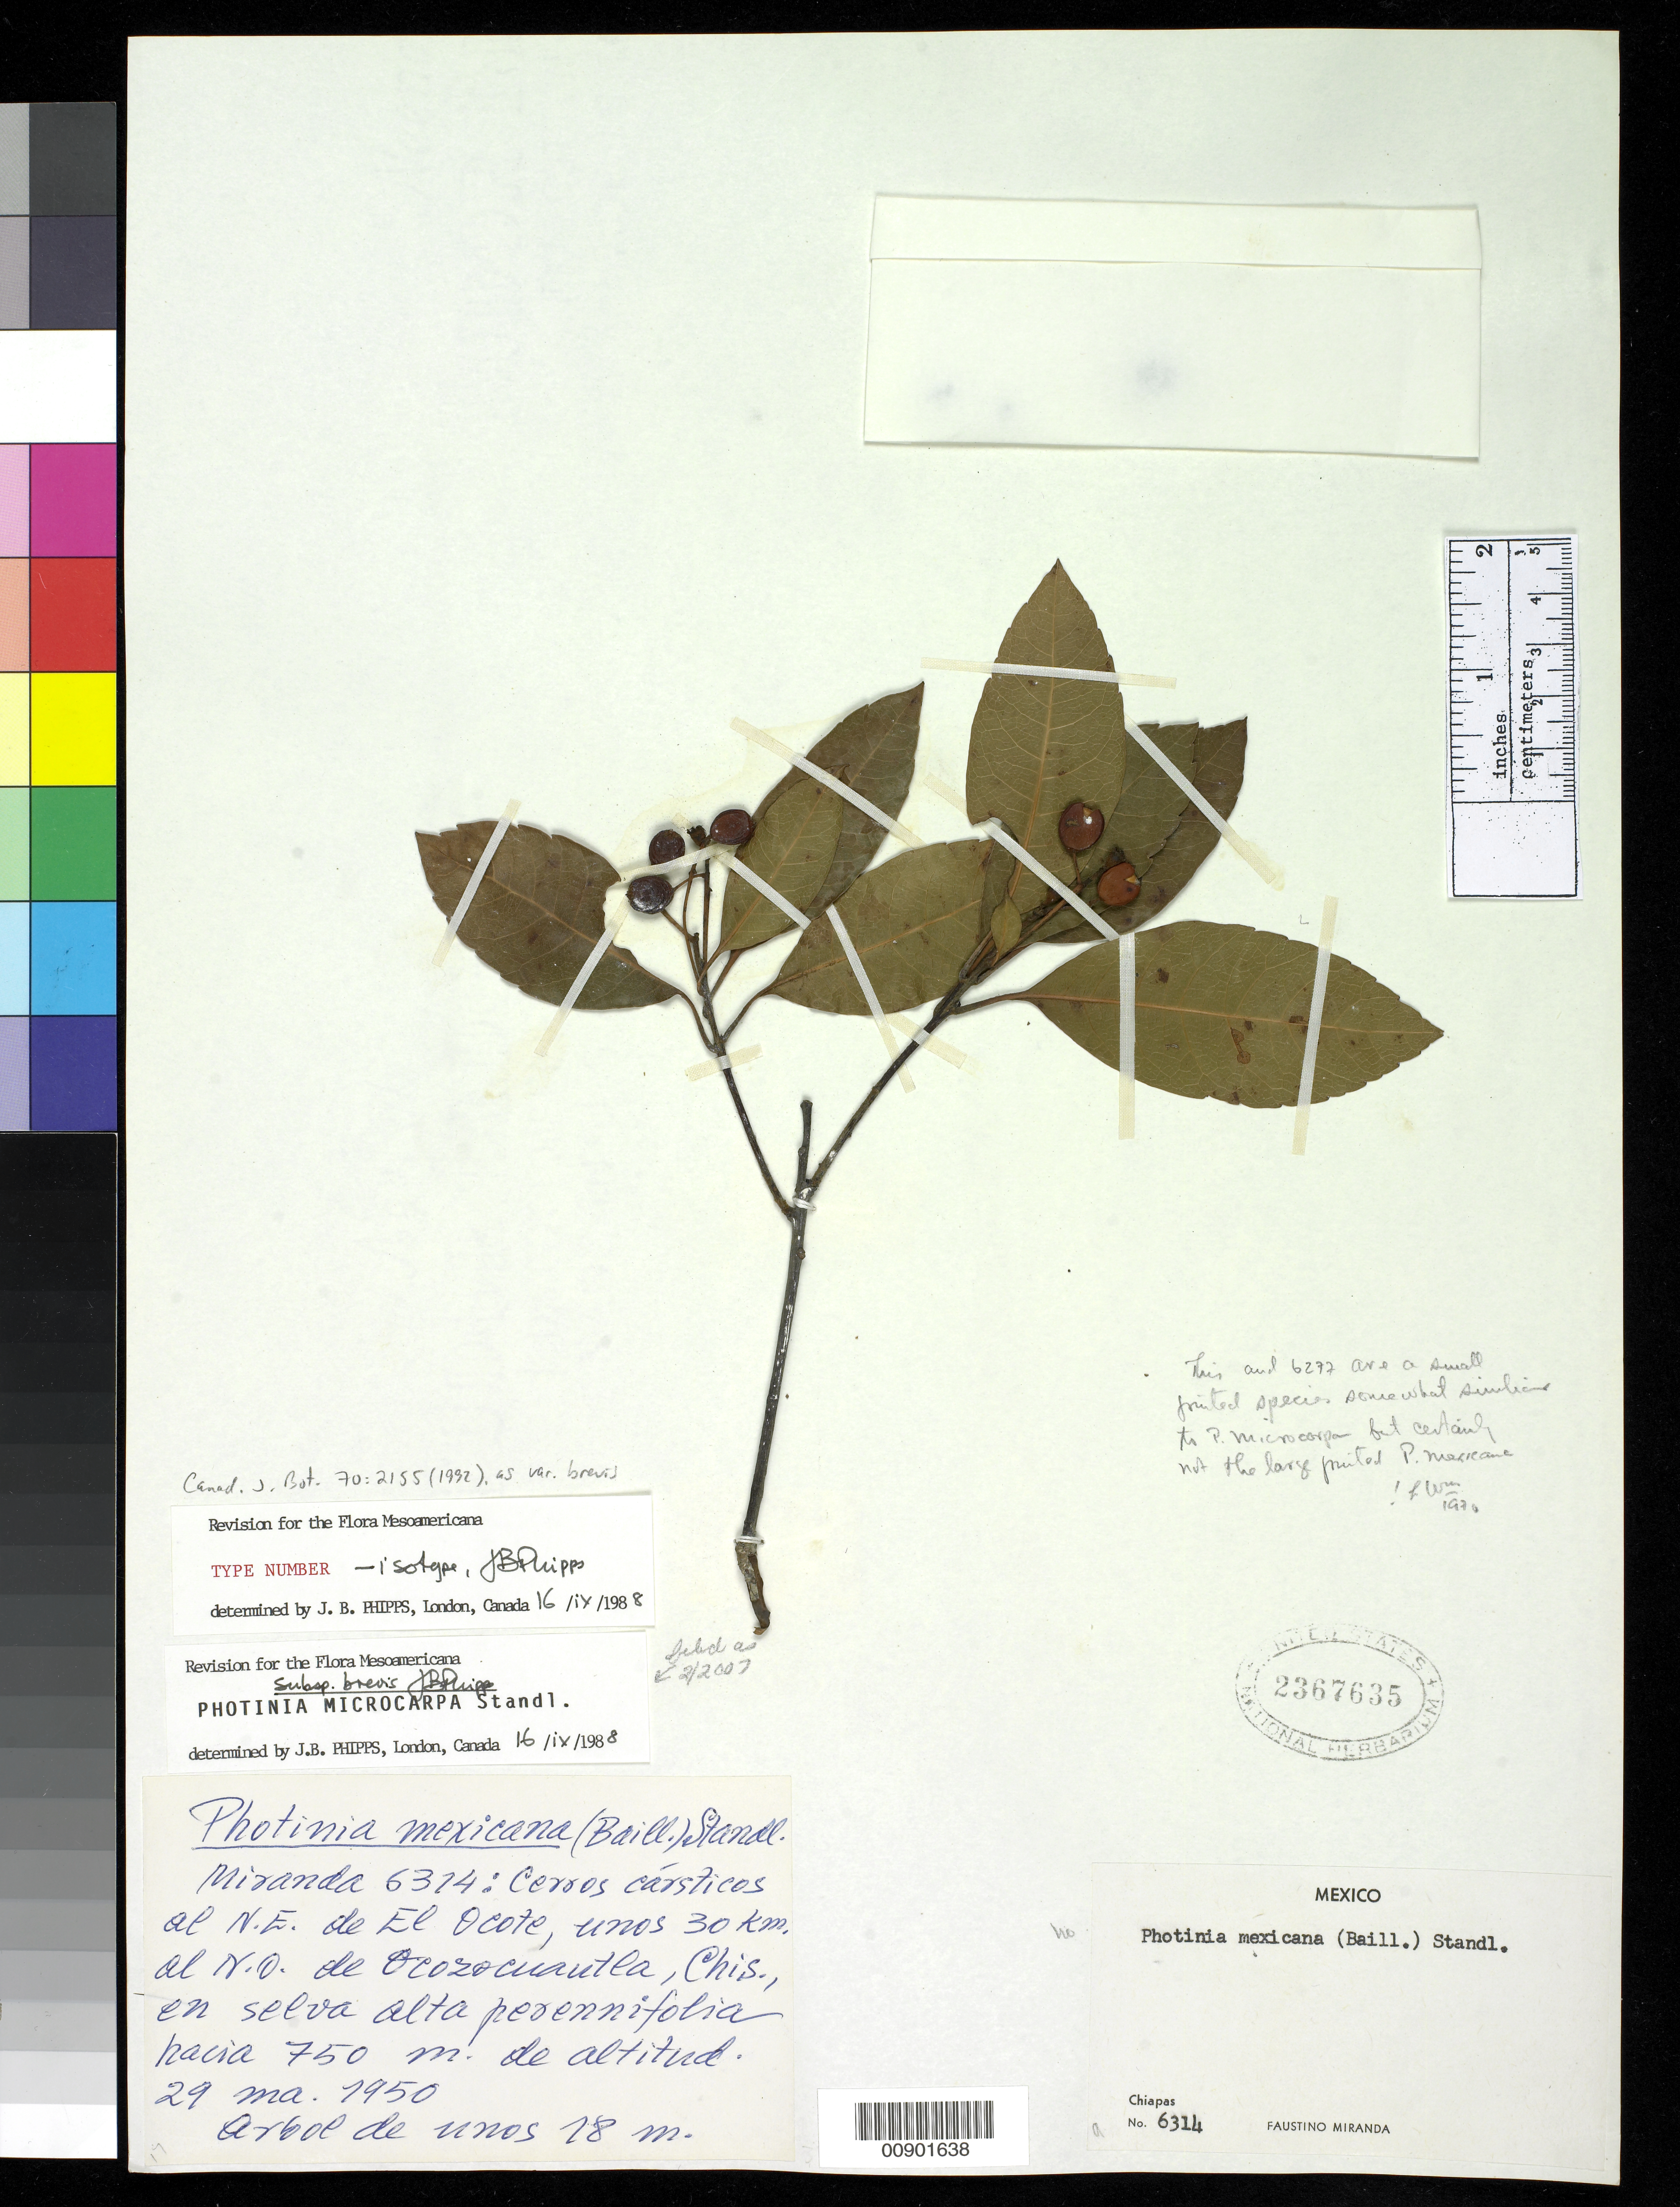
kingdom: Plantae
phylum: Tracheophyta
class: Magnoliopsida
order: Rosales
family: Rosaceae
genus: Photinia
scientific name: Photinia microcarpa var. brevis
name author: J.B. Phipps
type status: Isotype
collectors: F. Miranda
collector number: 6314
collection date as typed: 29 May 1950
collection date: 1950-05-29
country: Mexico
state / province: Chiapas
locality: Cerros cársticos al N.E. de El Ocote, unos 30km al N.O. de Ocozocuautla, Chis.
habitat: En selva alta perennifolia.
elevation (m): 750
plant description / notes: Annotated as "subsp. Brevis" but published at rank of variety.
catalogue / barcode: US 2367635